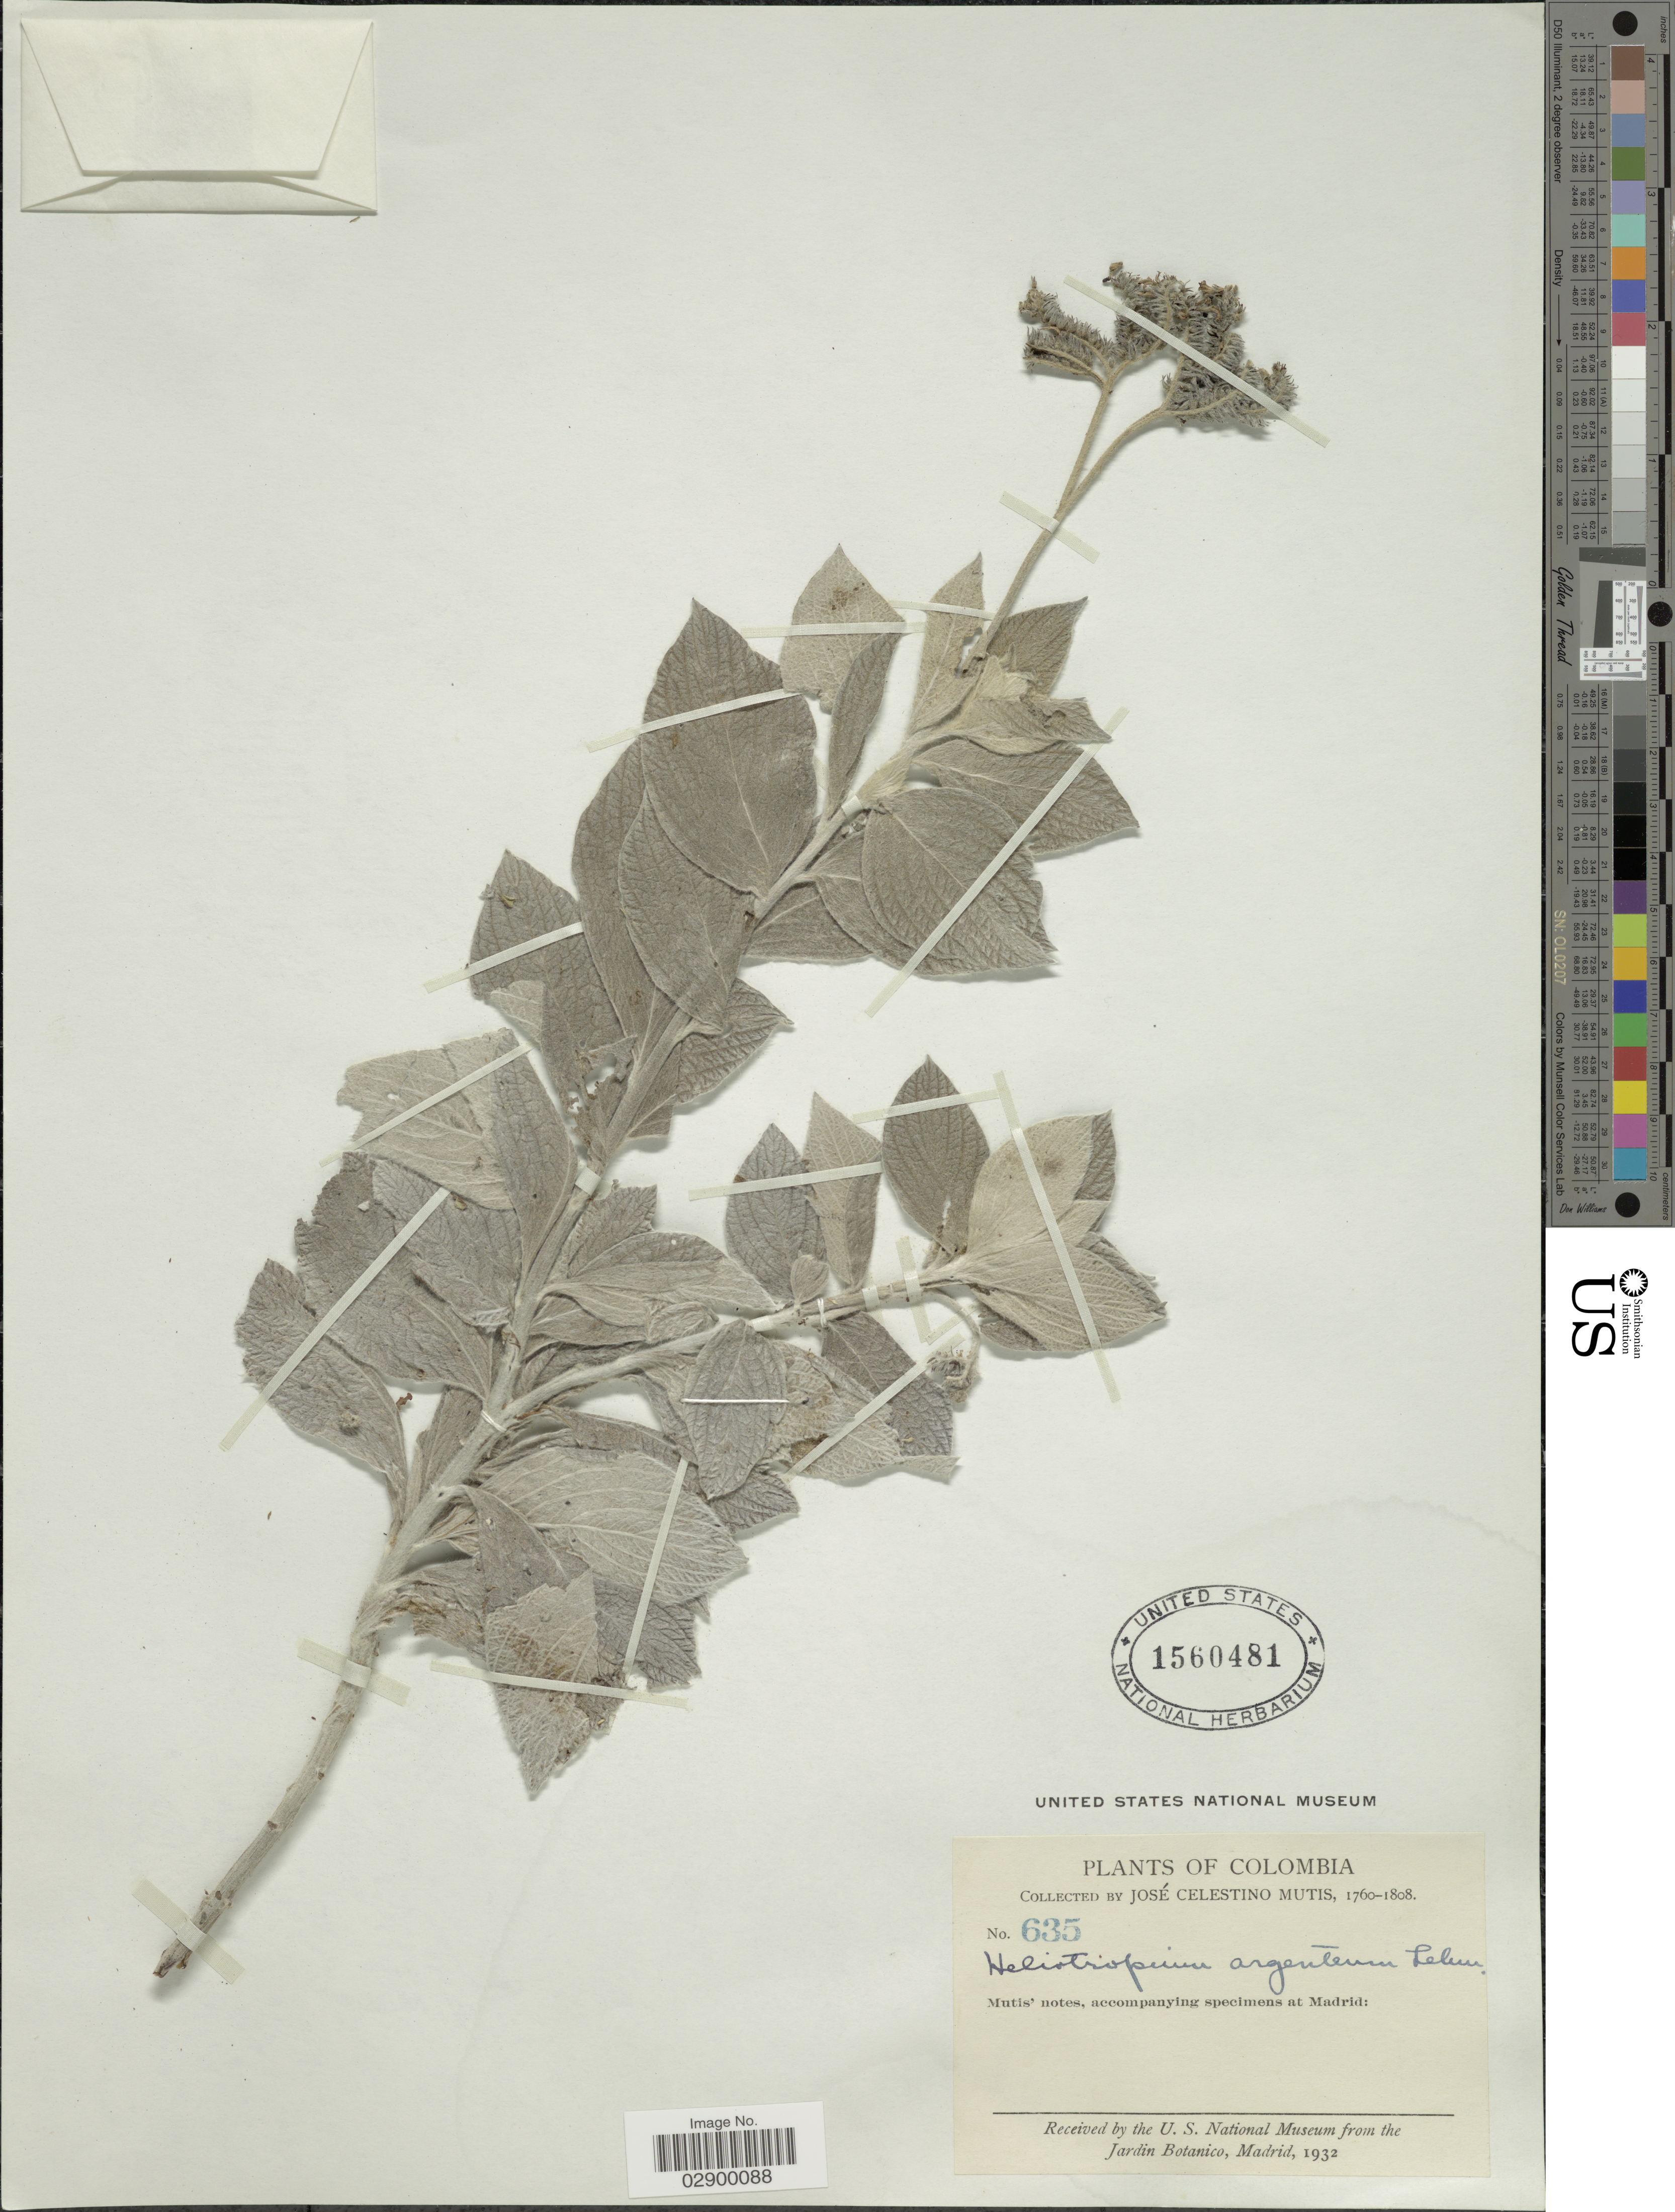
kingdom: Plantae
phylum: Tracheophyta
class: Magnoliopsida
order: Boraginales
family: Heliotropiaceae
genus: Heliotropium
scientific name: Heliotropium argenteum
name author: Lehm.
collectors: J. C. B. Mutis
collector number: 635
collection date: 1760/1808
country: Colombia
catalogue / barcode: US 1560481